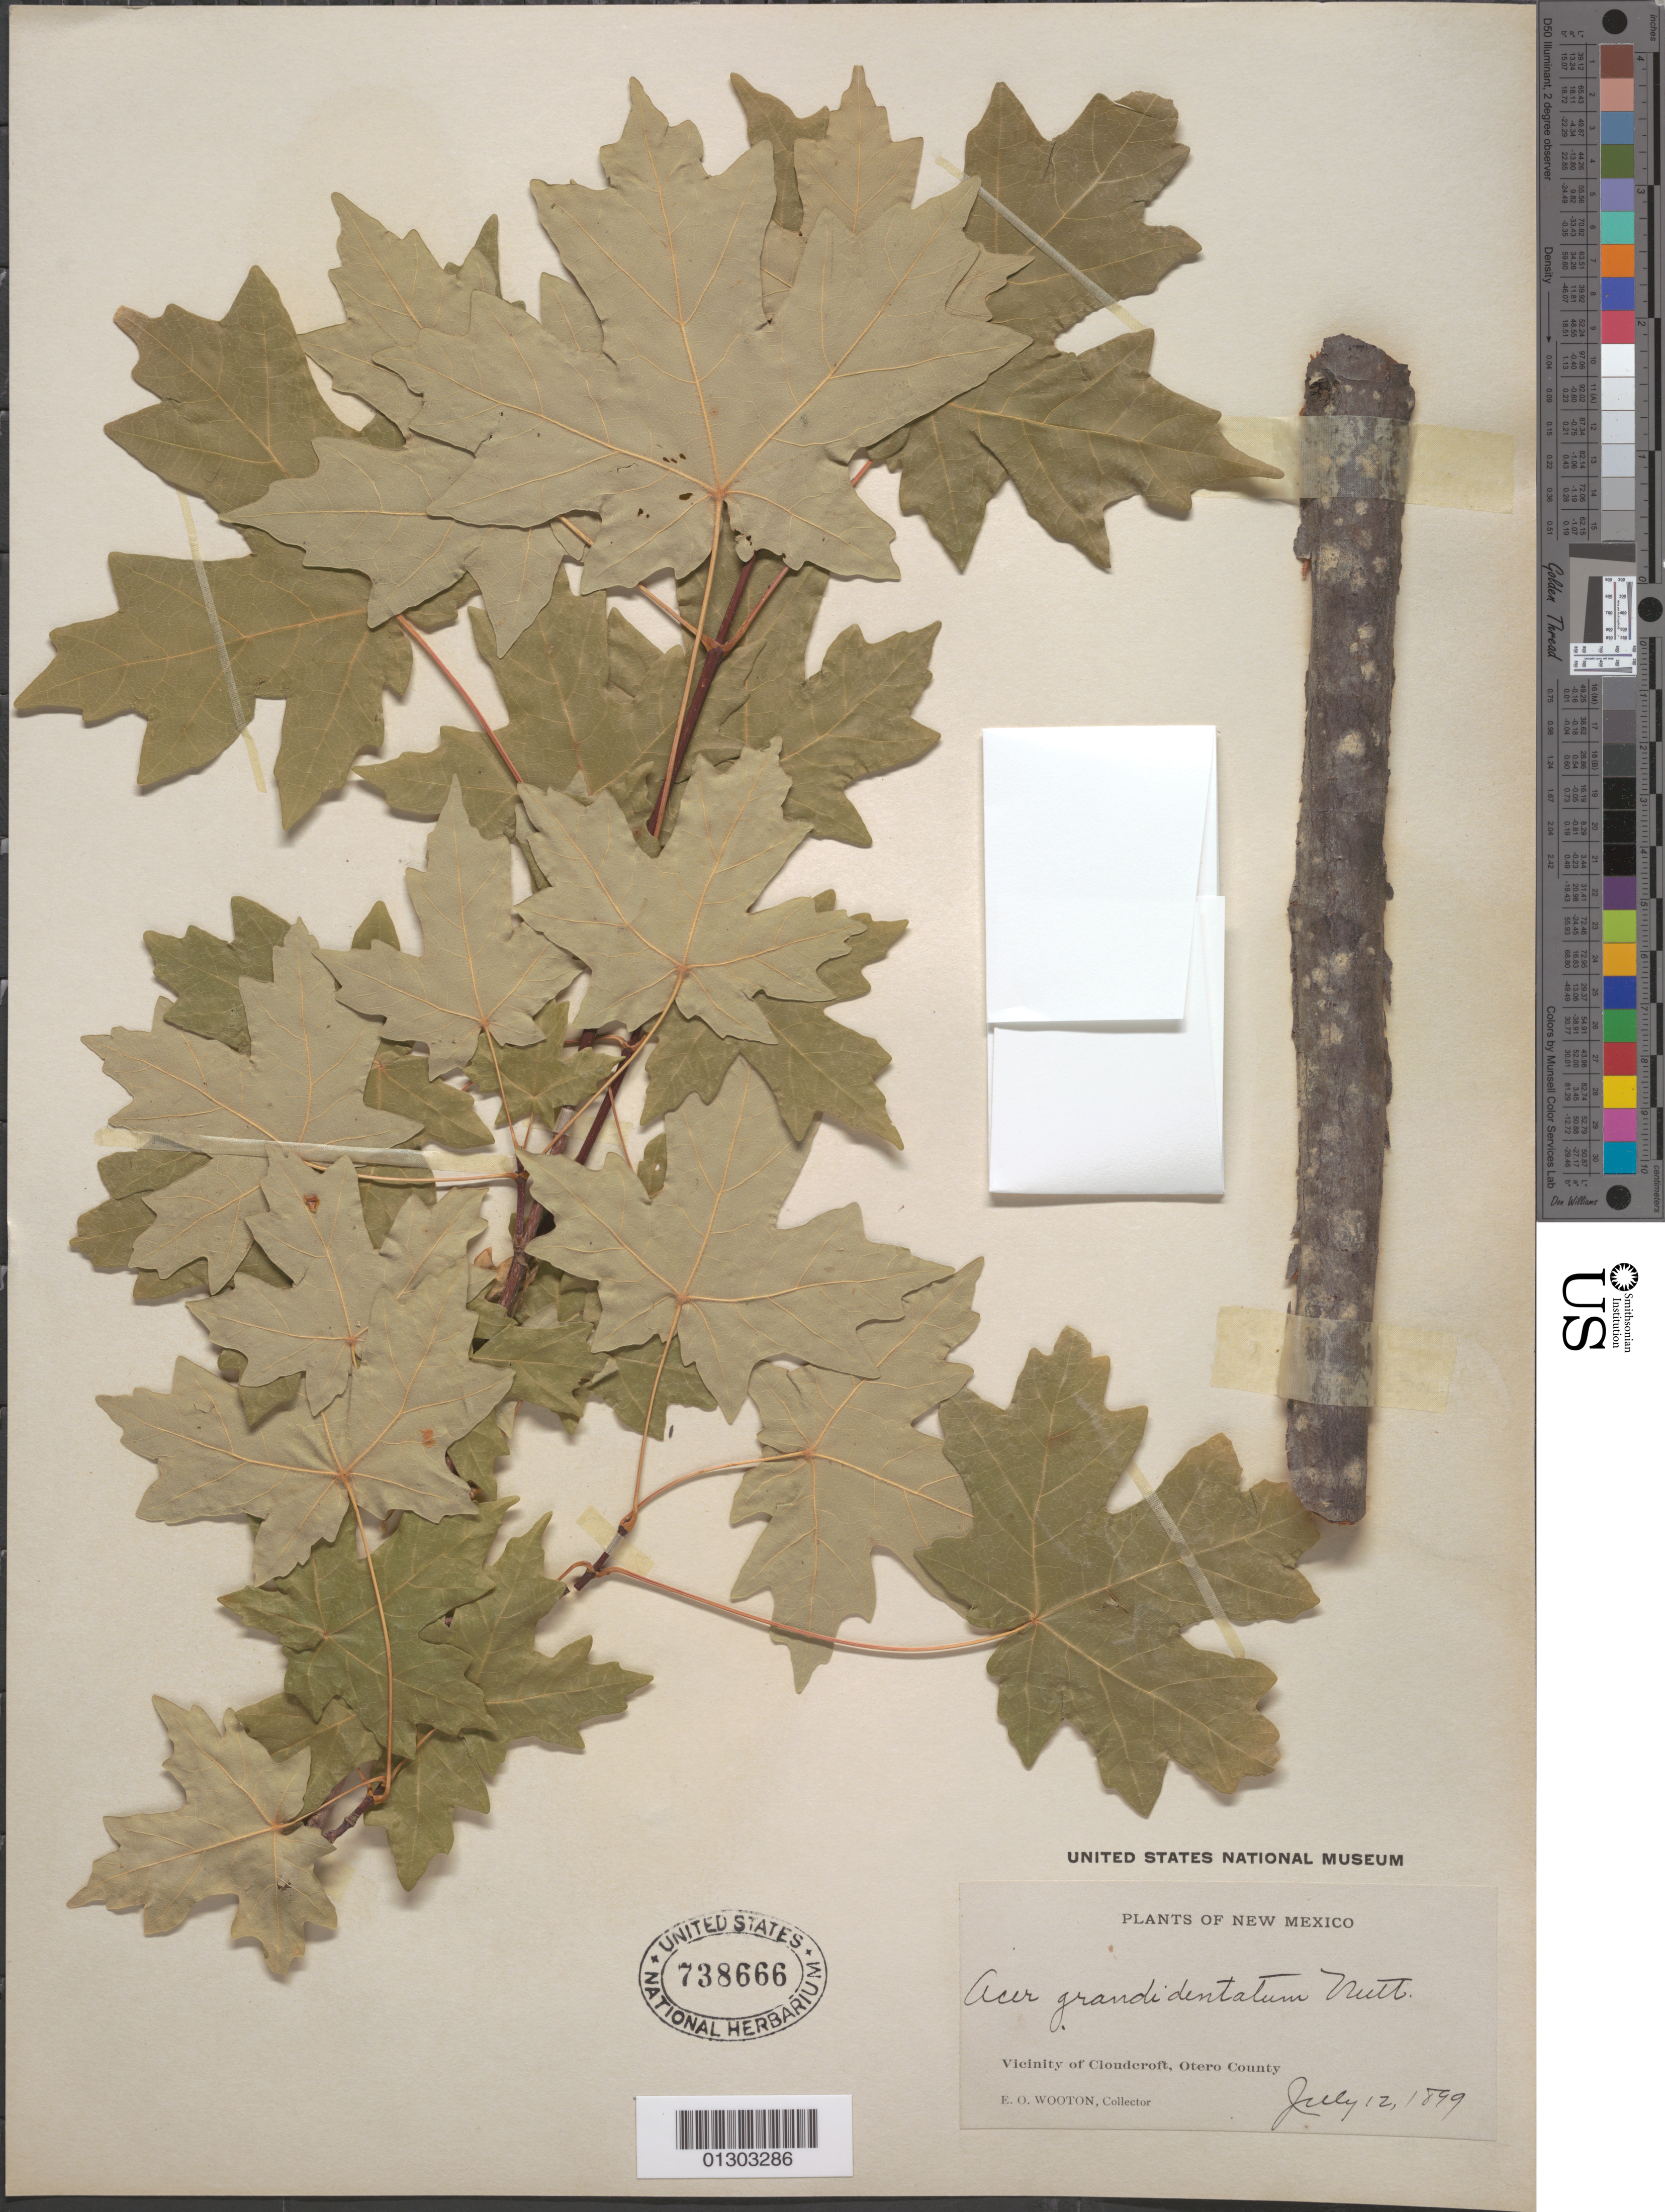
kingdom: Plantae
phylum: Tracheophyta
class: Magnoliopsida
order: Sapindales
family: Sapindaceae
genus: Acer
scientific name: Acer grandidentatum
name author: Nutt.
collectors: E. O. Wooton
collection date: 1899-07-12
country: United States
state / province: New Mexico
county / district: Otero County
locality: Otero County, vicinity of Cloudcroft.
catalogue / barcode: US 738666